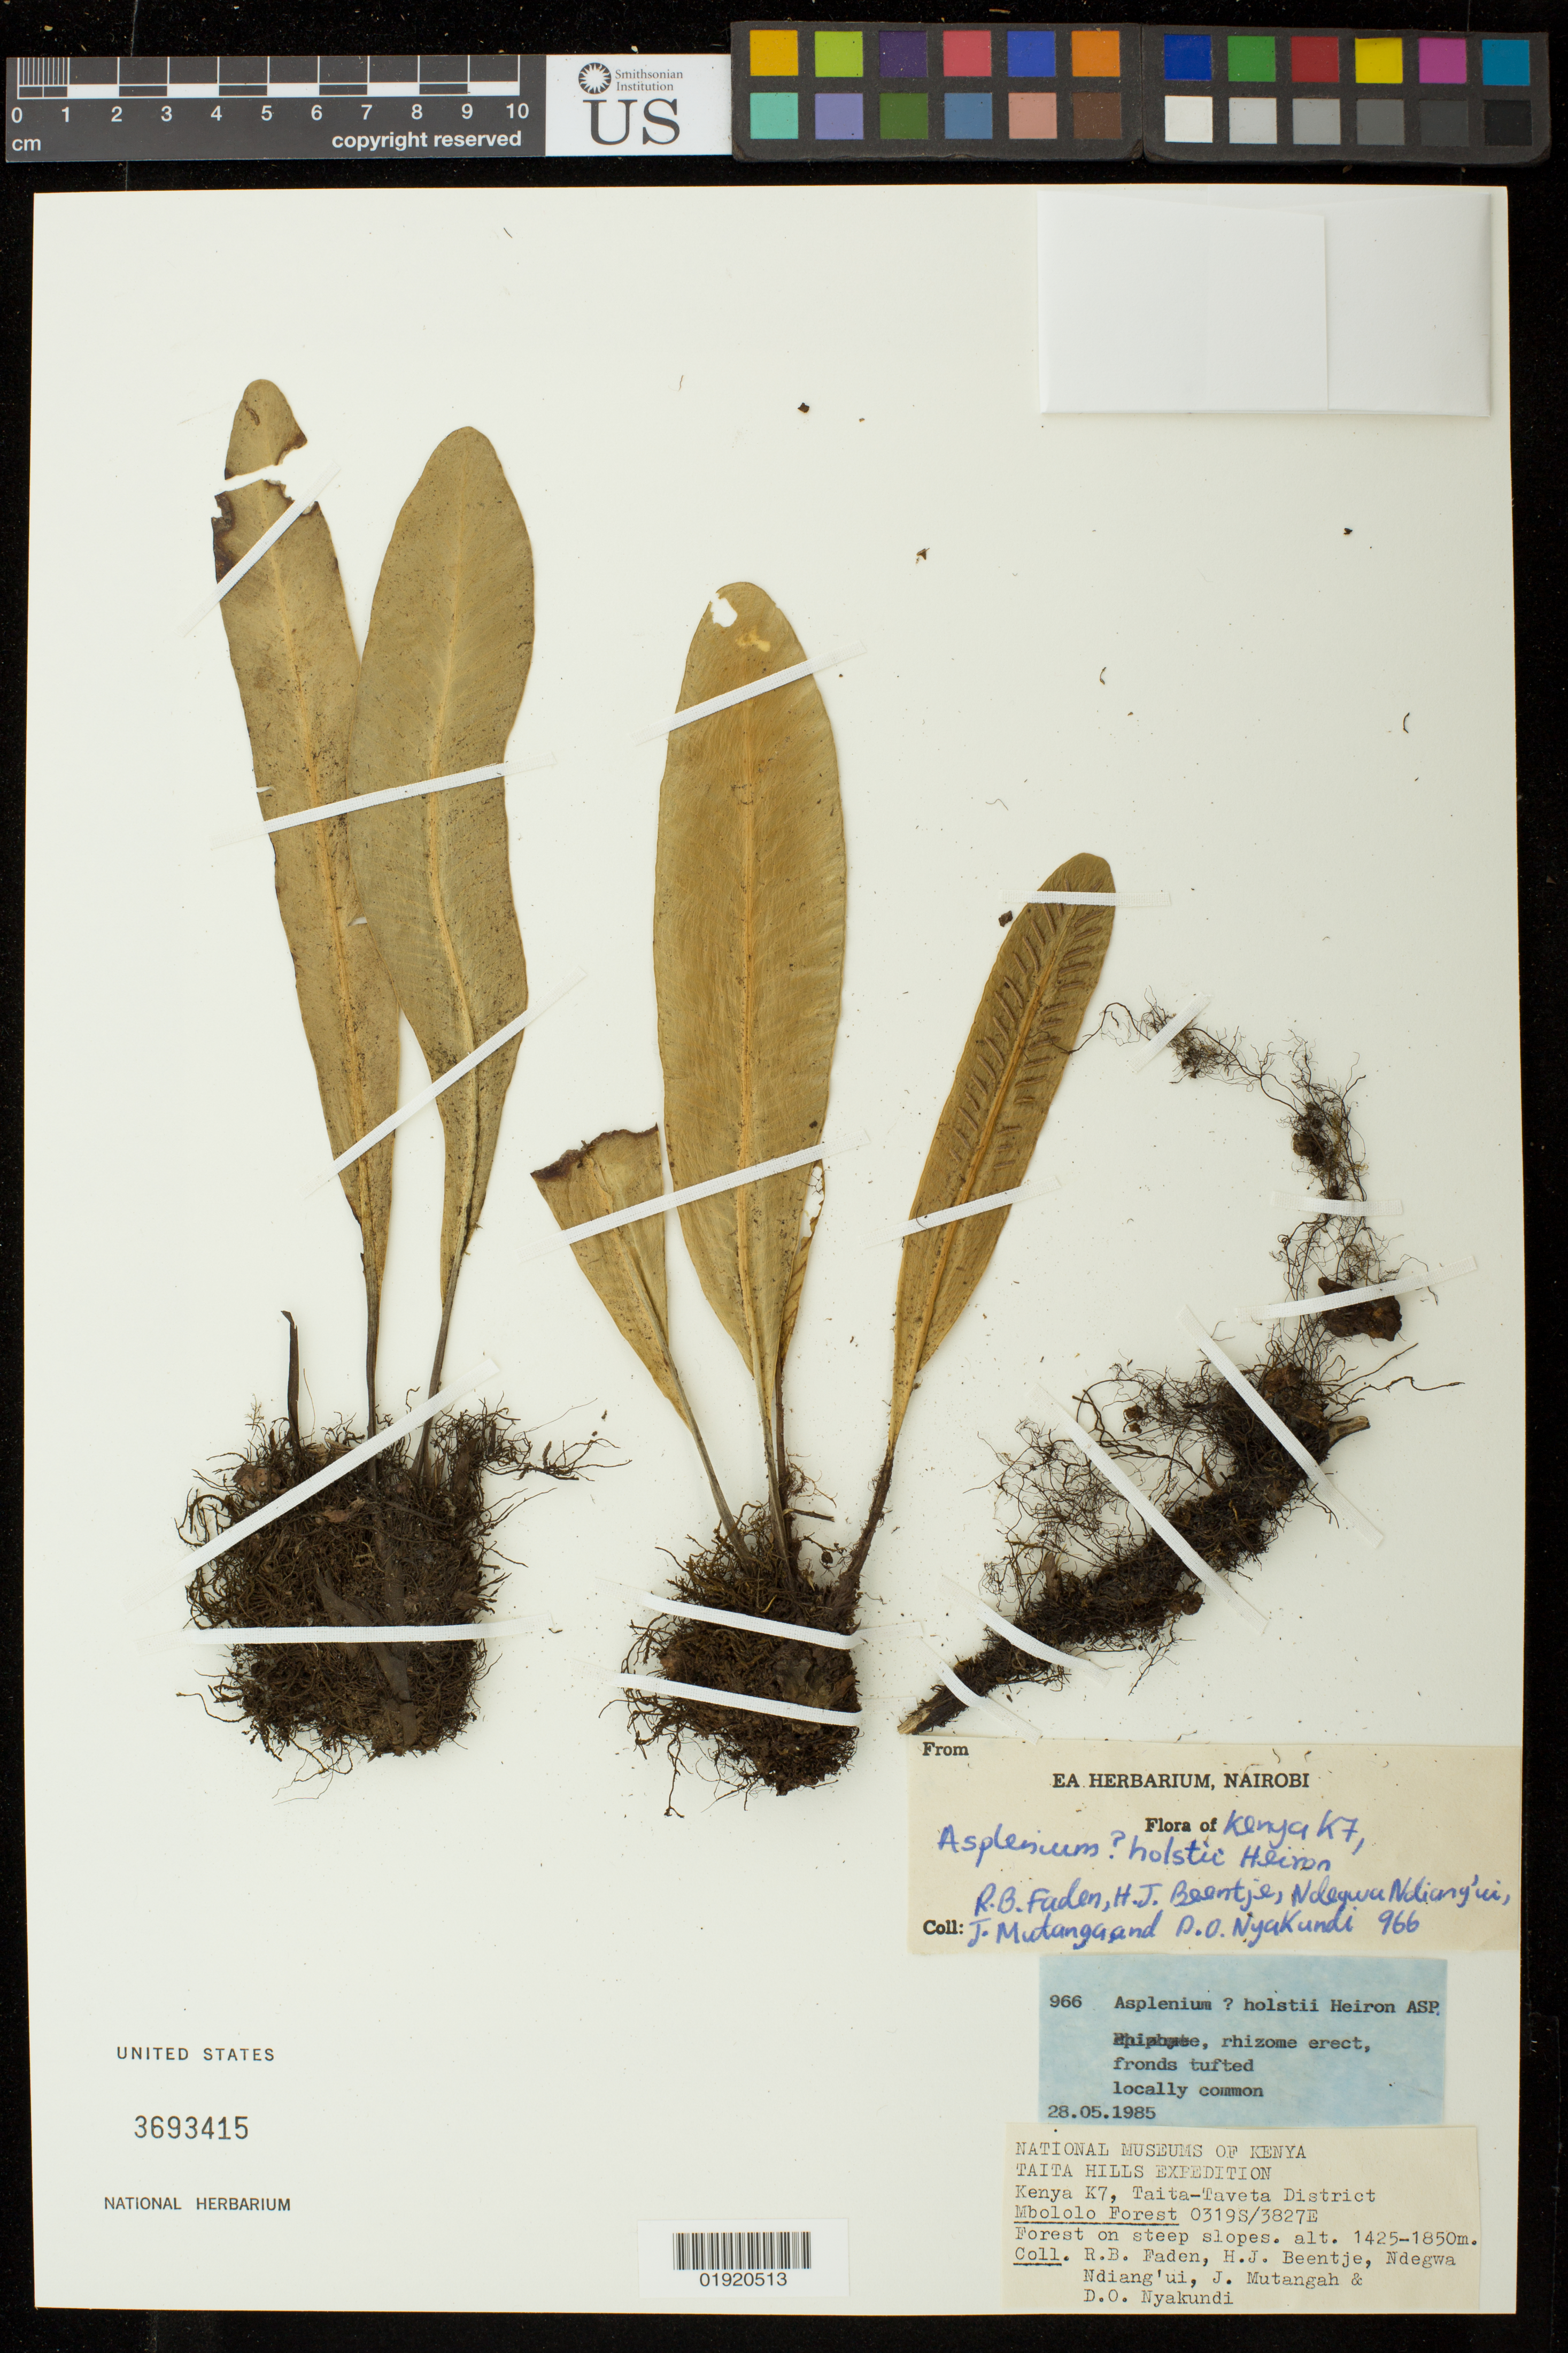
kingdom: Plantae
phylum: Tracheophyta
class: Polypodiopsida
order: Polypodiales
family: Aspleniaceae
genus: Asplenium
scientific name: Asplenium holstii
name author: Hieron.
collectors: R. B. Faden, H. J. Beentje, N. Ndinag'ui, J. Mutangah & D. Nyakundi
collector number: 966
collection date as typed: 28.05.1985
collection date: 1985-05-28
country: Kenya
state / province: Taita Taveta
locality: Kenya K7, Taita-Taveta, Taita Hills, Mbololo Forest.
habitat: Forest on steep slopes.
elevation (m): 1425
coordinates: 0319S, 3827E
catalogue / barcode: US 3693415